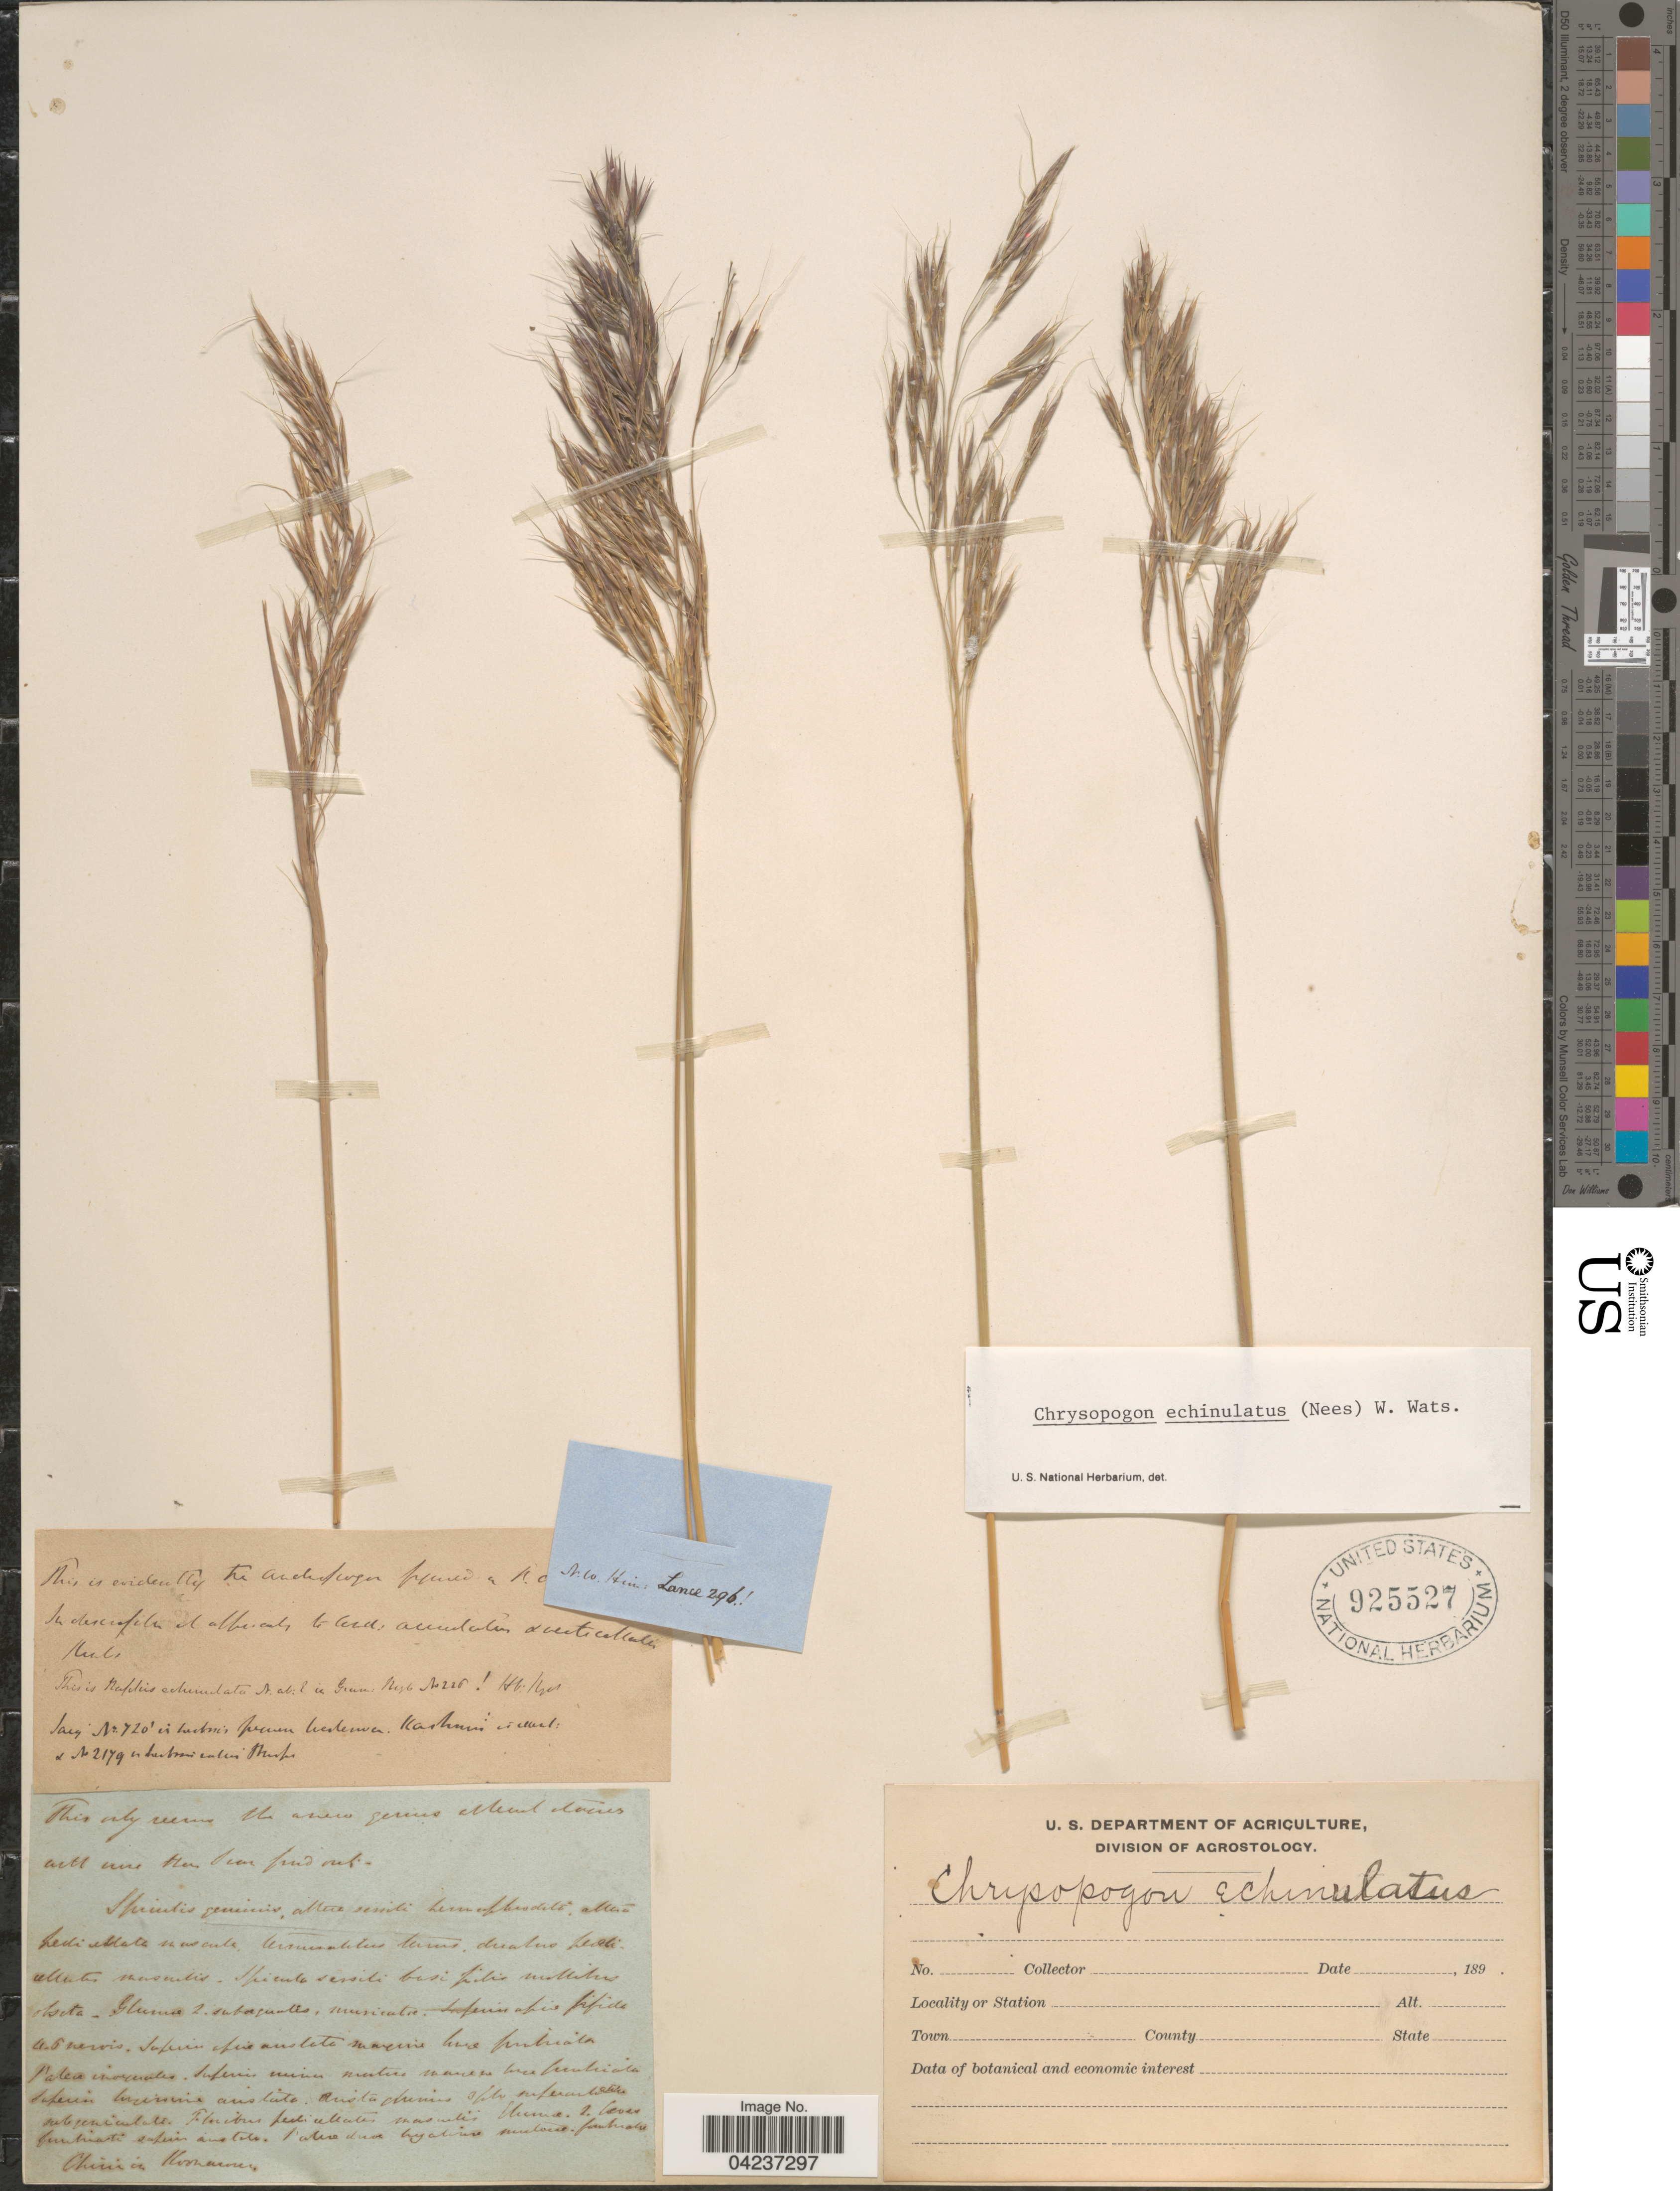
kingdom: Plantae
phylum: Tracheophyta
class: Liliopsida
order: Poales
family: Poaceae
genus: Chrysopogon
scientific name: Chrysopogon hackelii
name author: (Hook. f.) C.E.C. Fisch.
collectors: Lance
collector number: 10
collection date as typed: Transcribed d/m/y: /2/96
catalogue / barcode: US 925527